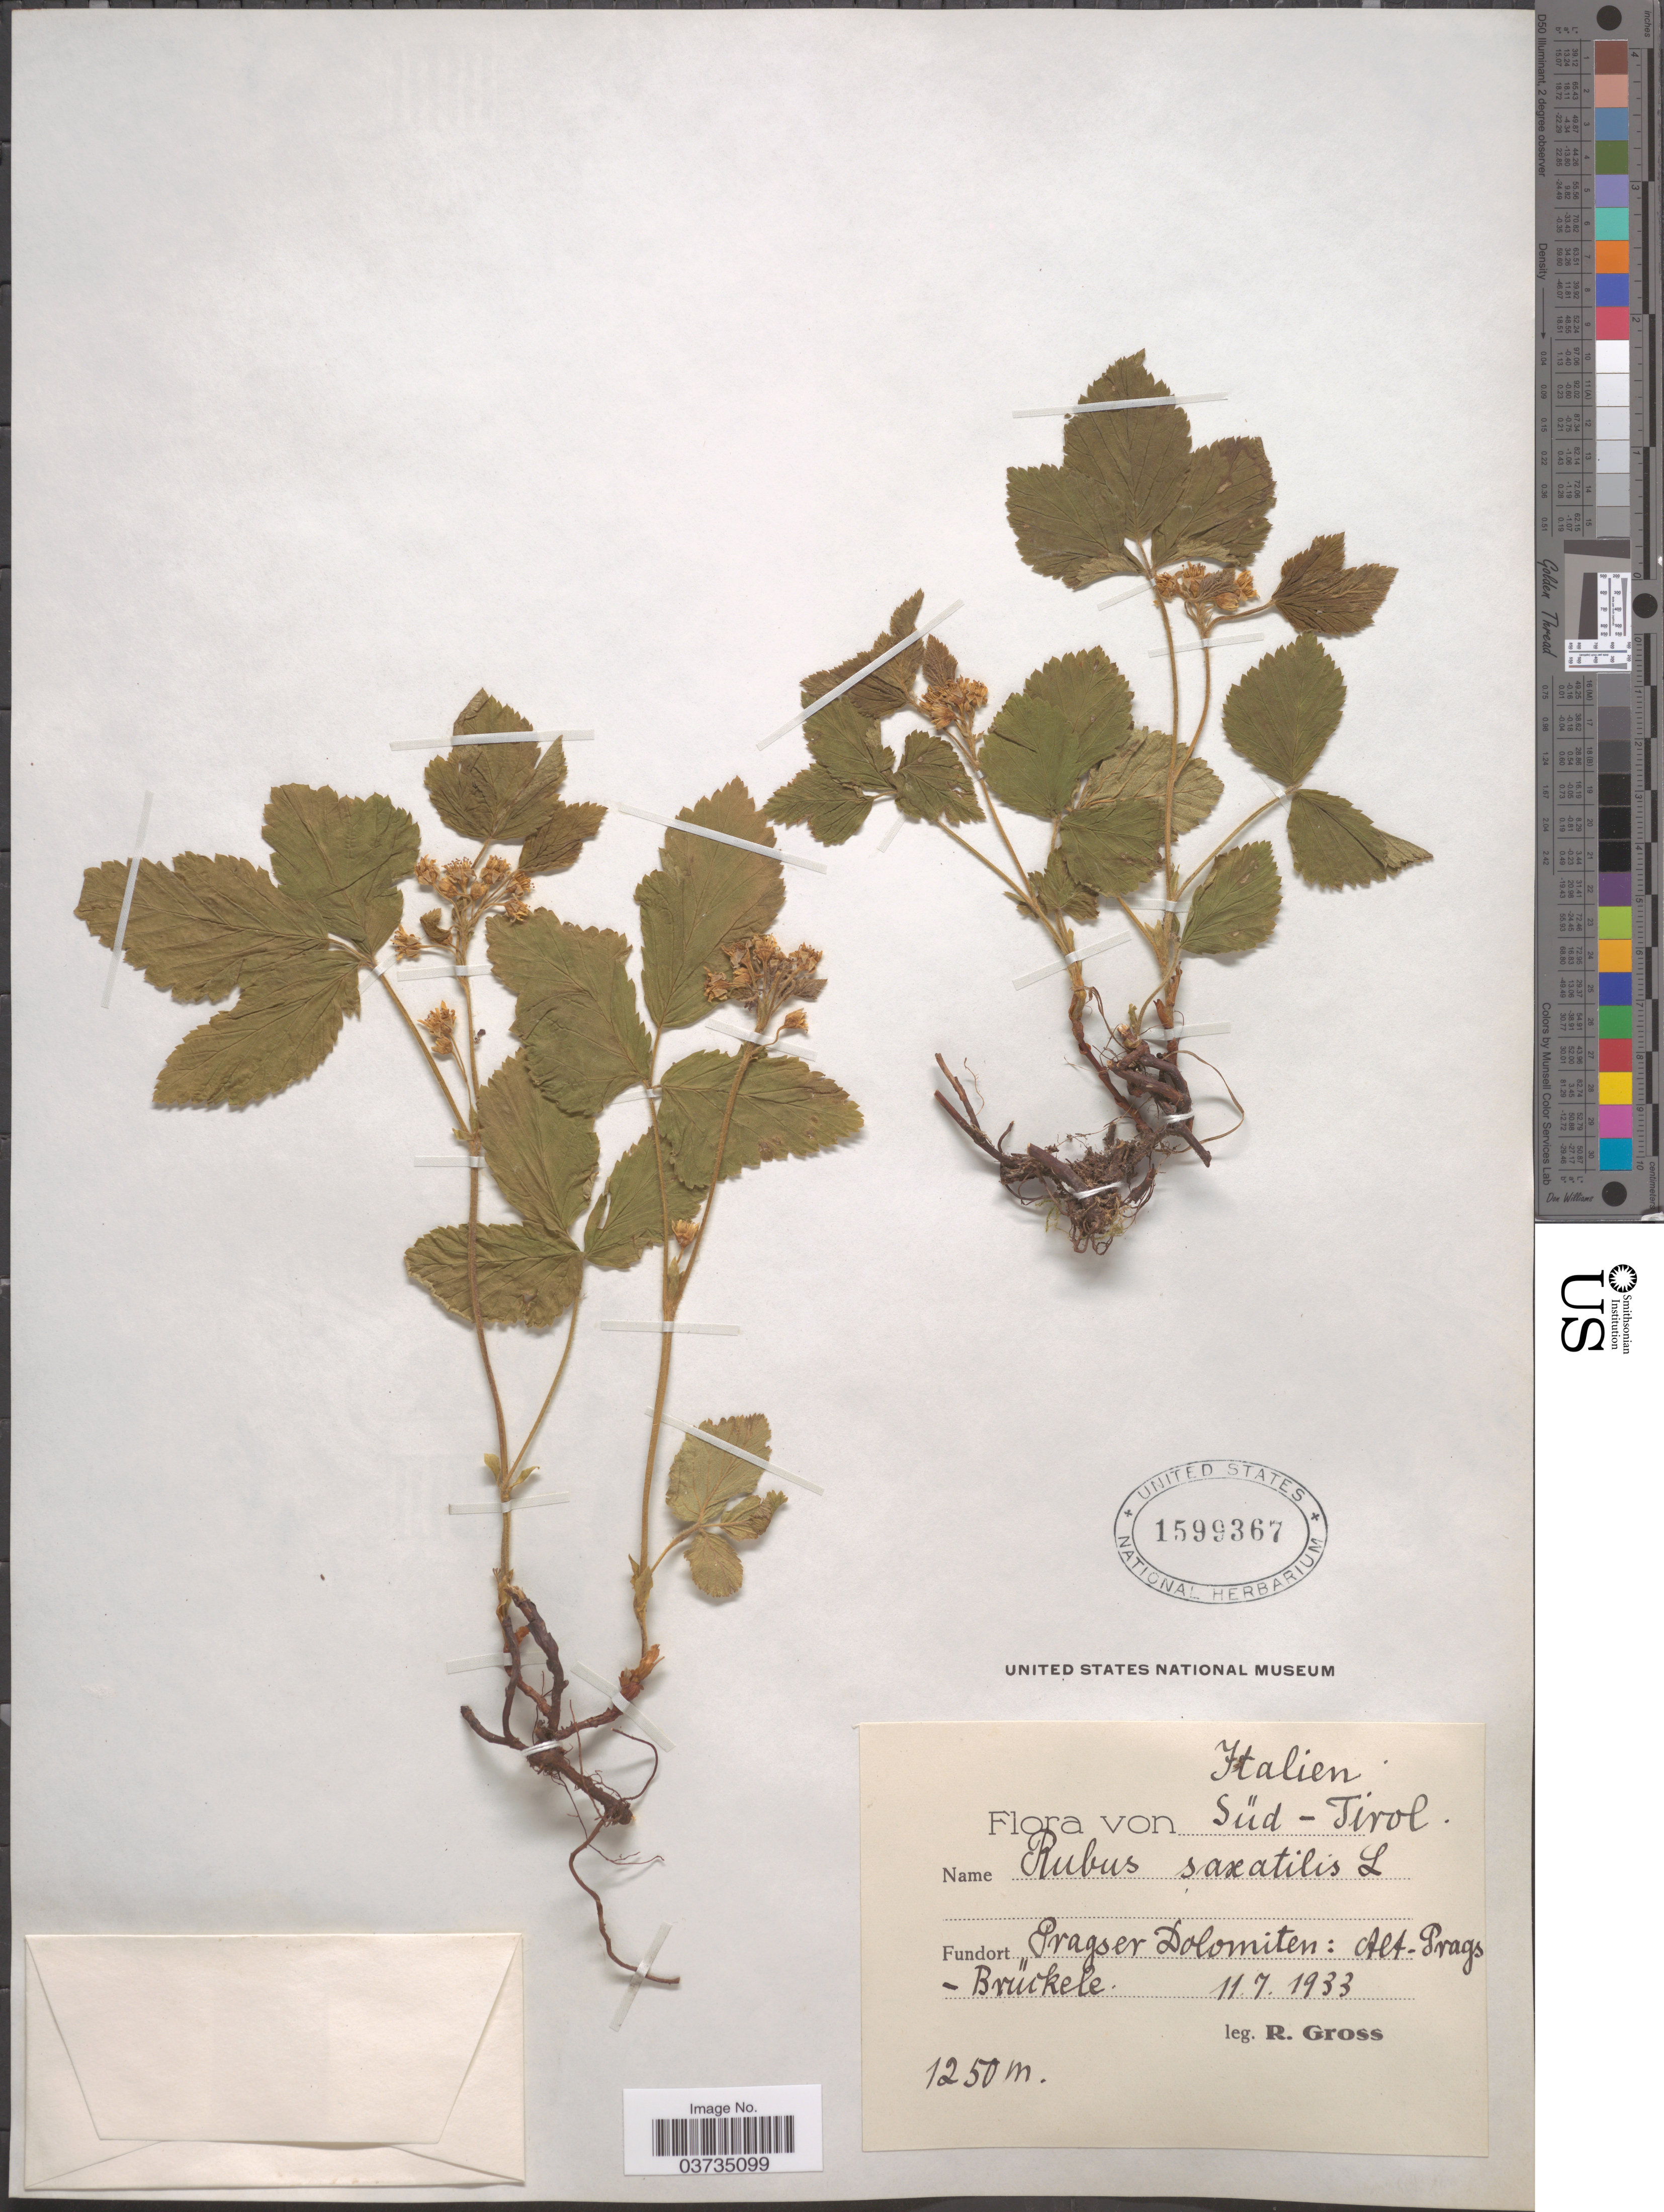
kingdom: Plantae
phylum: Tracheophyta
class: Magnoliopsida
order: Rosales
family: Rosaceae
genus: Rubus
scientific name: Rubus saxatilis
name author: L.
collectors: R. Gross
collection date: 1933-07-11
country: Italy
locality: Süd-Tirol. Pragser Dolomiten: Alt-Prags-Brückele.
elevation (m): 1250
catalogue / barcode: US 1599367